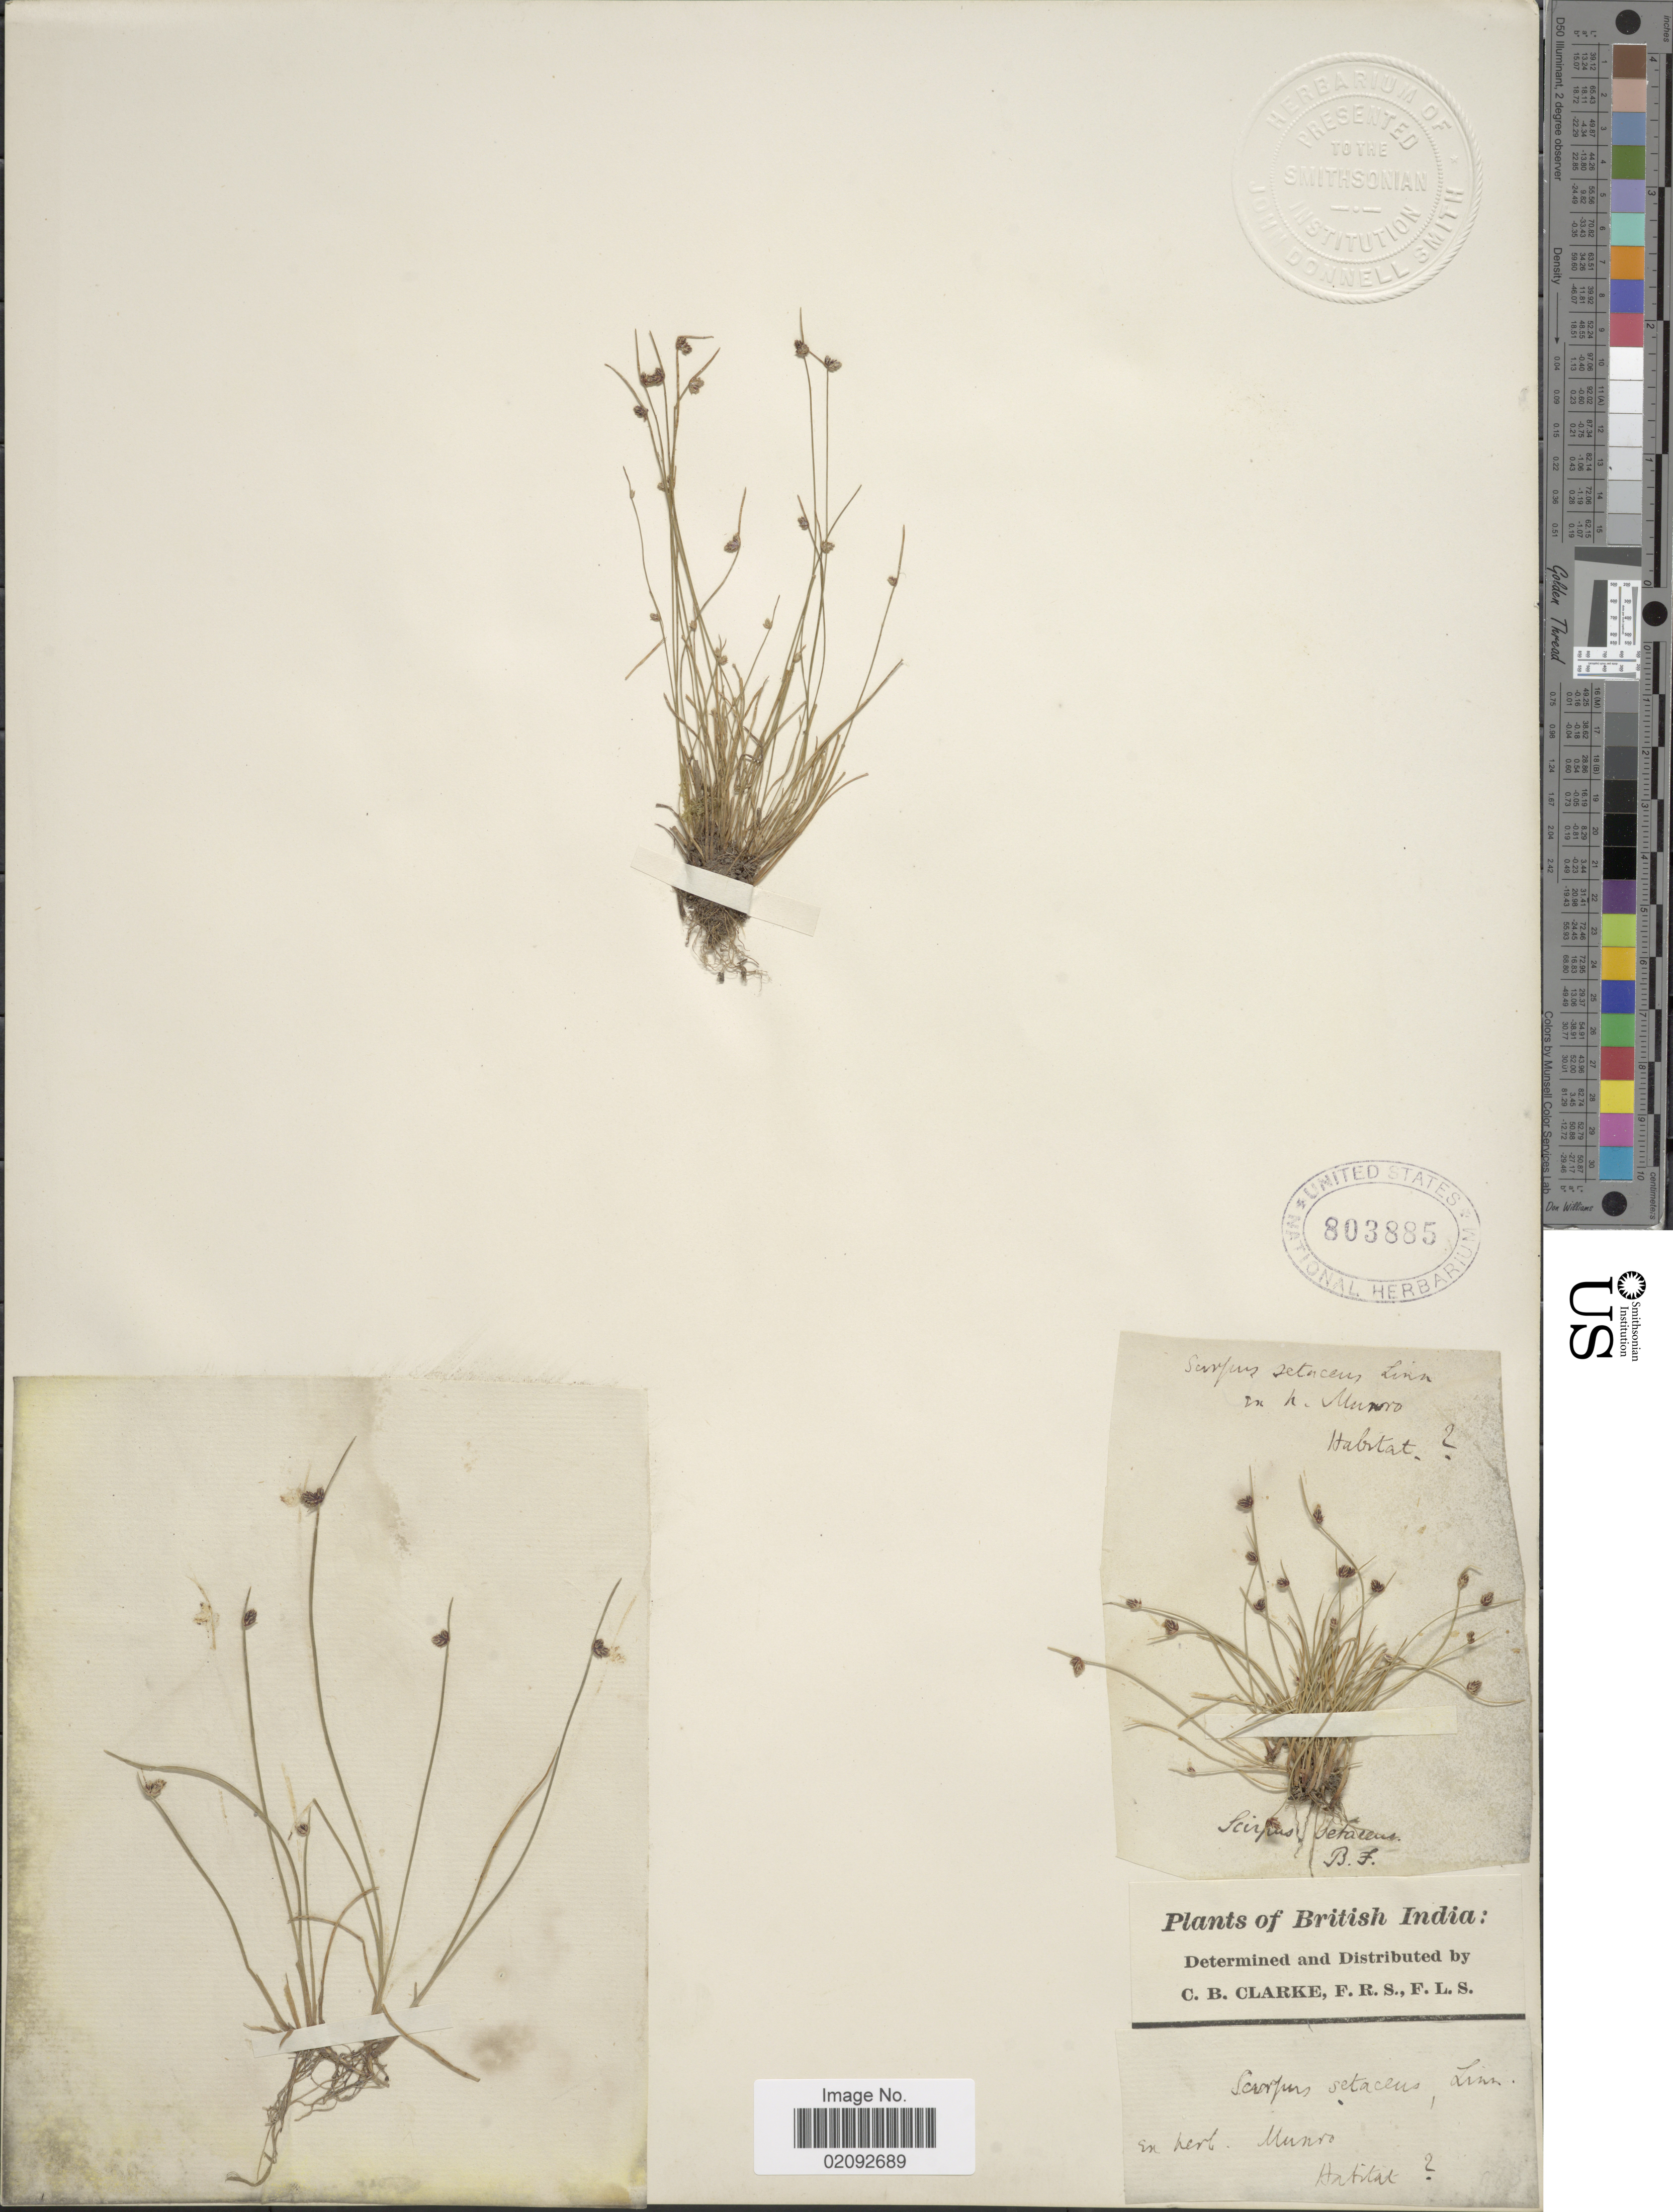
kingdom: Plantae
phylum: Tracheophyta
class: Liliopsida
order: Poales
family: Cyperaceae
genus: Isolepis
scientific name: Isolepis setacea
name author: (L.) R. Br.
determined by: Strong, Mark T., (BOT), Smithsonian Institution - National Museum of Natural History (UNITED STATES)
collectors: C. B. Clarke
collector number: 2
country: India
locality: British India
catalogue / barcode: US 803885